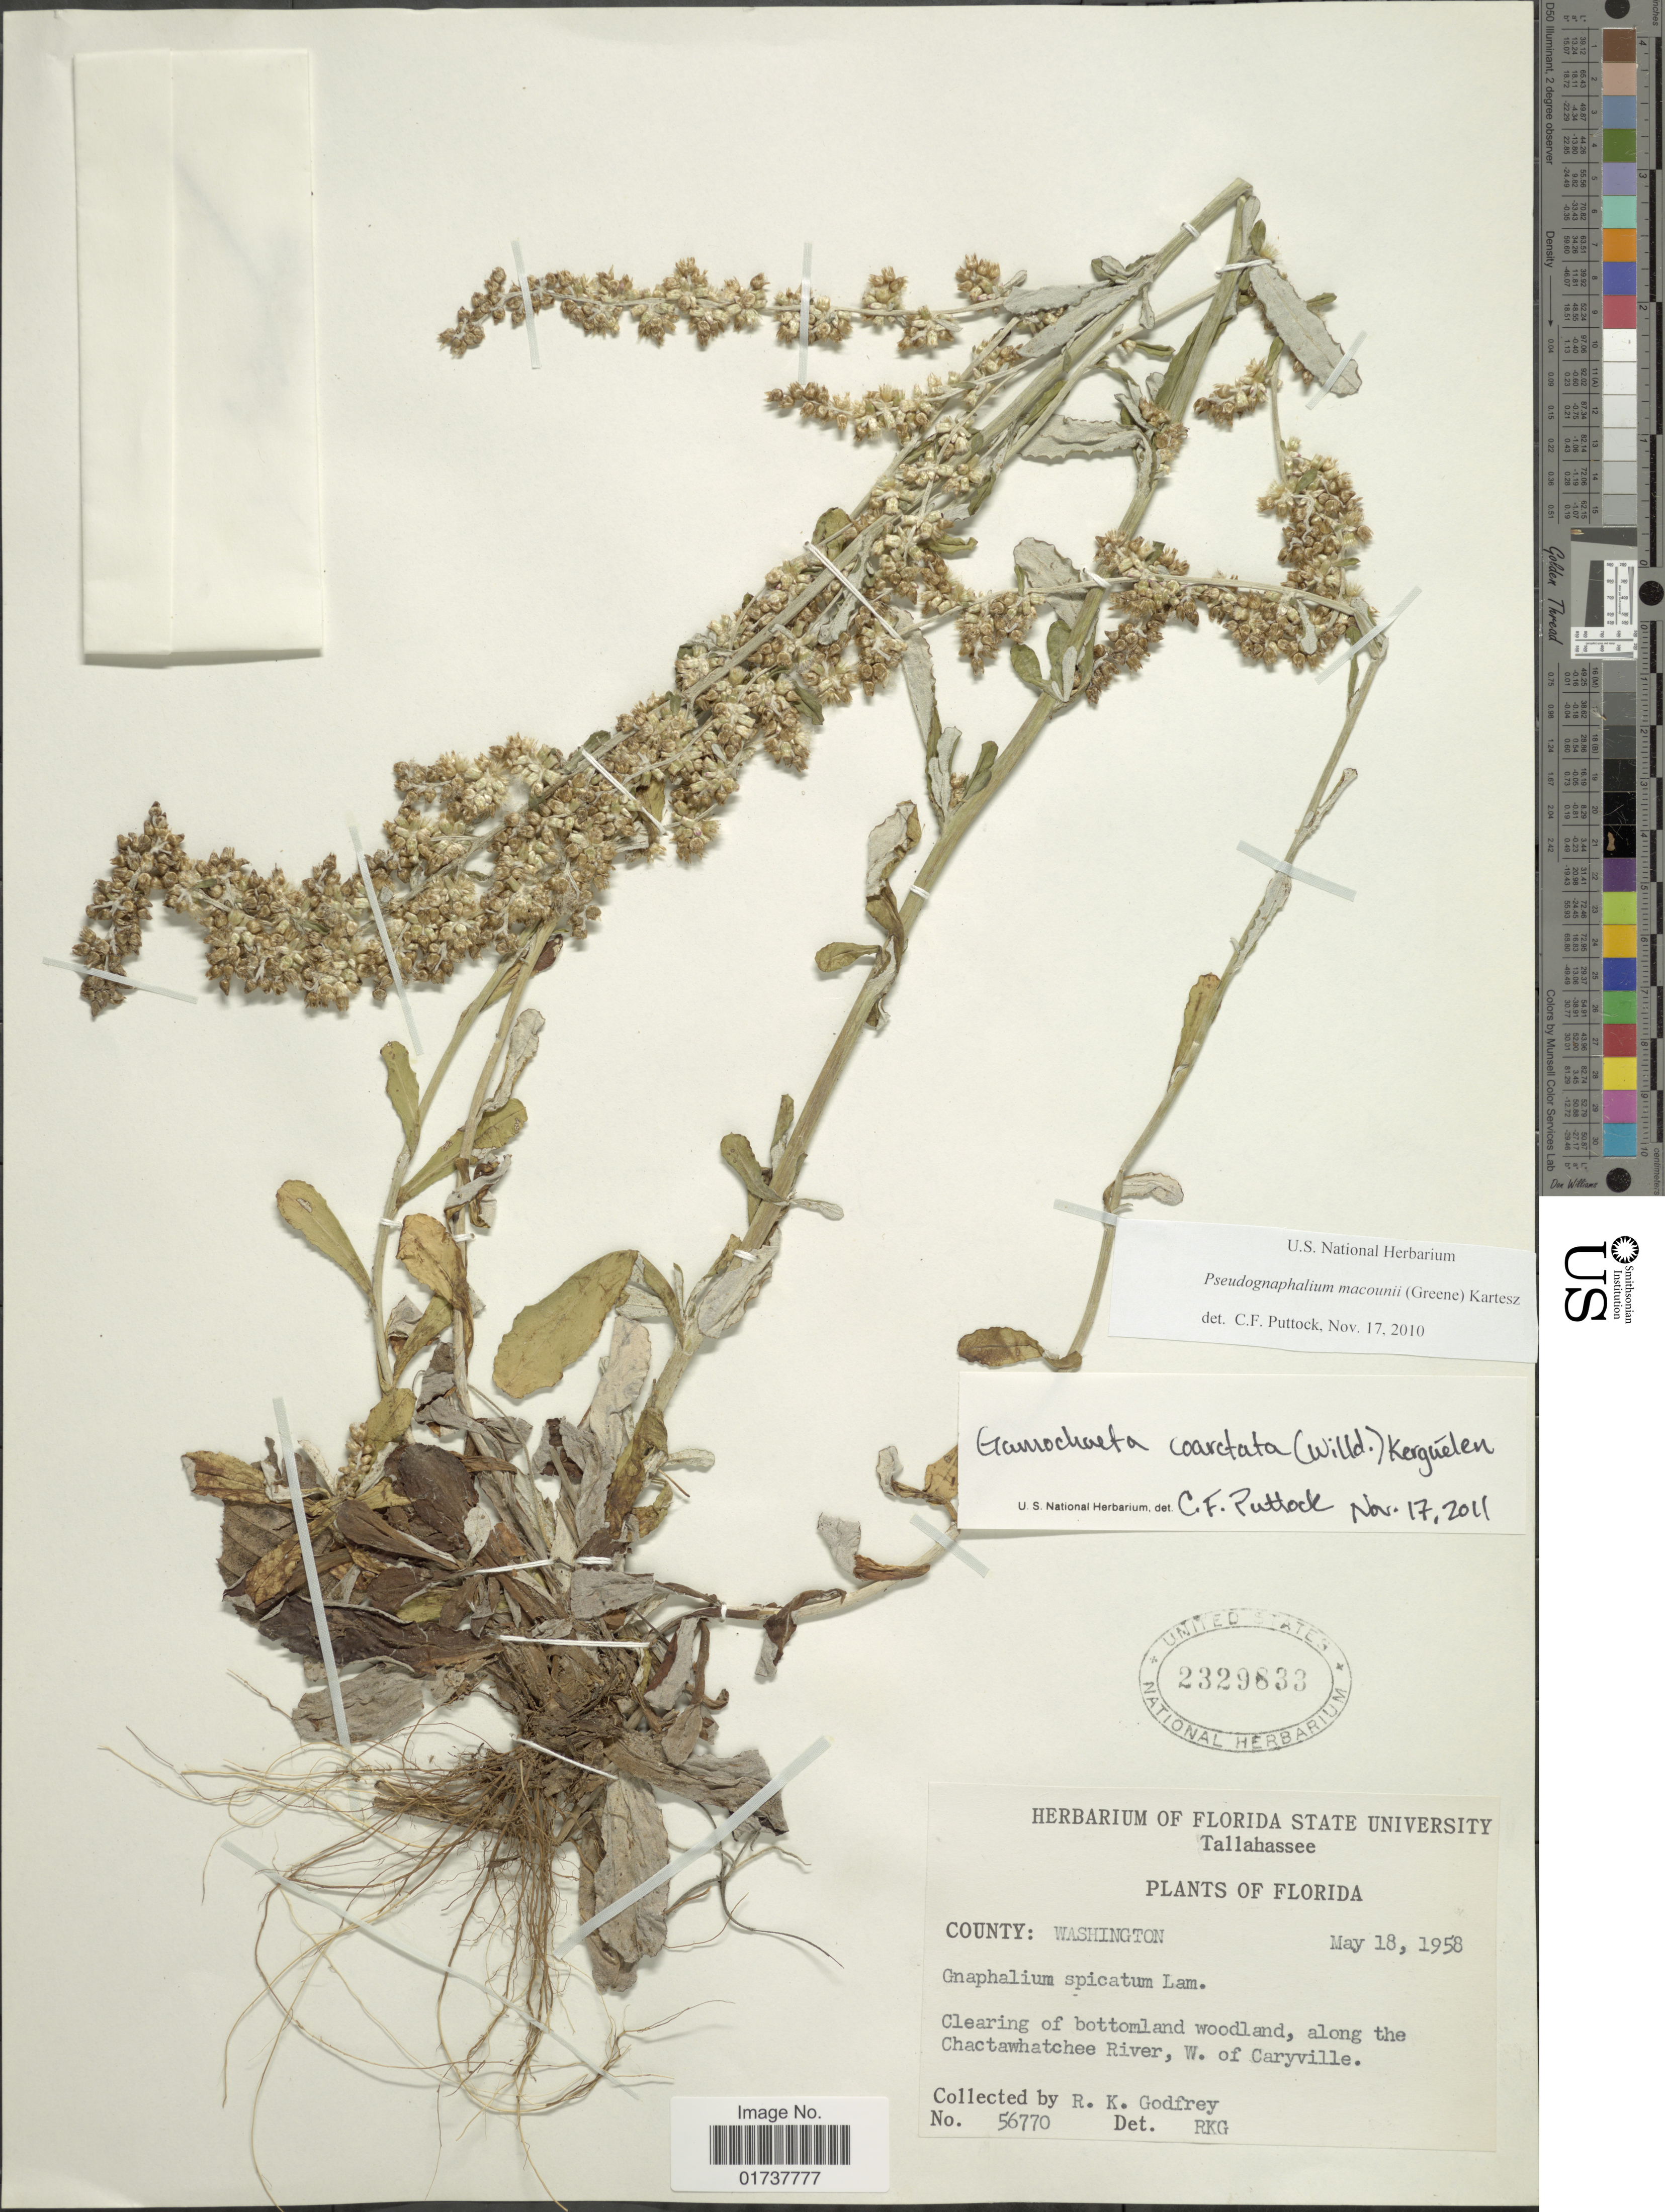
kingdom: Plantae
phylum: Tracheophyta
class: Magnoliopsida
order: Asterales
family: Asteraceae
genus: Gamochaeta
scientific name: Gamochaeta coarctata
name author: (Willd.) Kerguélen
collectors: R. K. Godfrey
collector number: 56770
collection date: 1958-05-18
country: United States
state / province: Florida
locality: Tallahassee, County: Washington, Clearing of bottomland woodland, along the Chactawhatchee River, R. of Caryville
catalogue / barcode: US 2329833